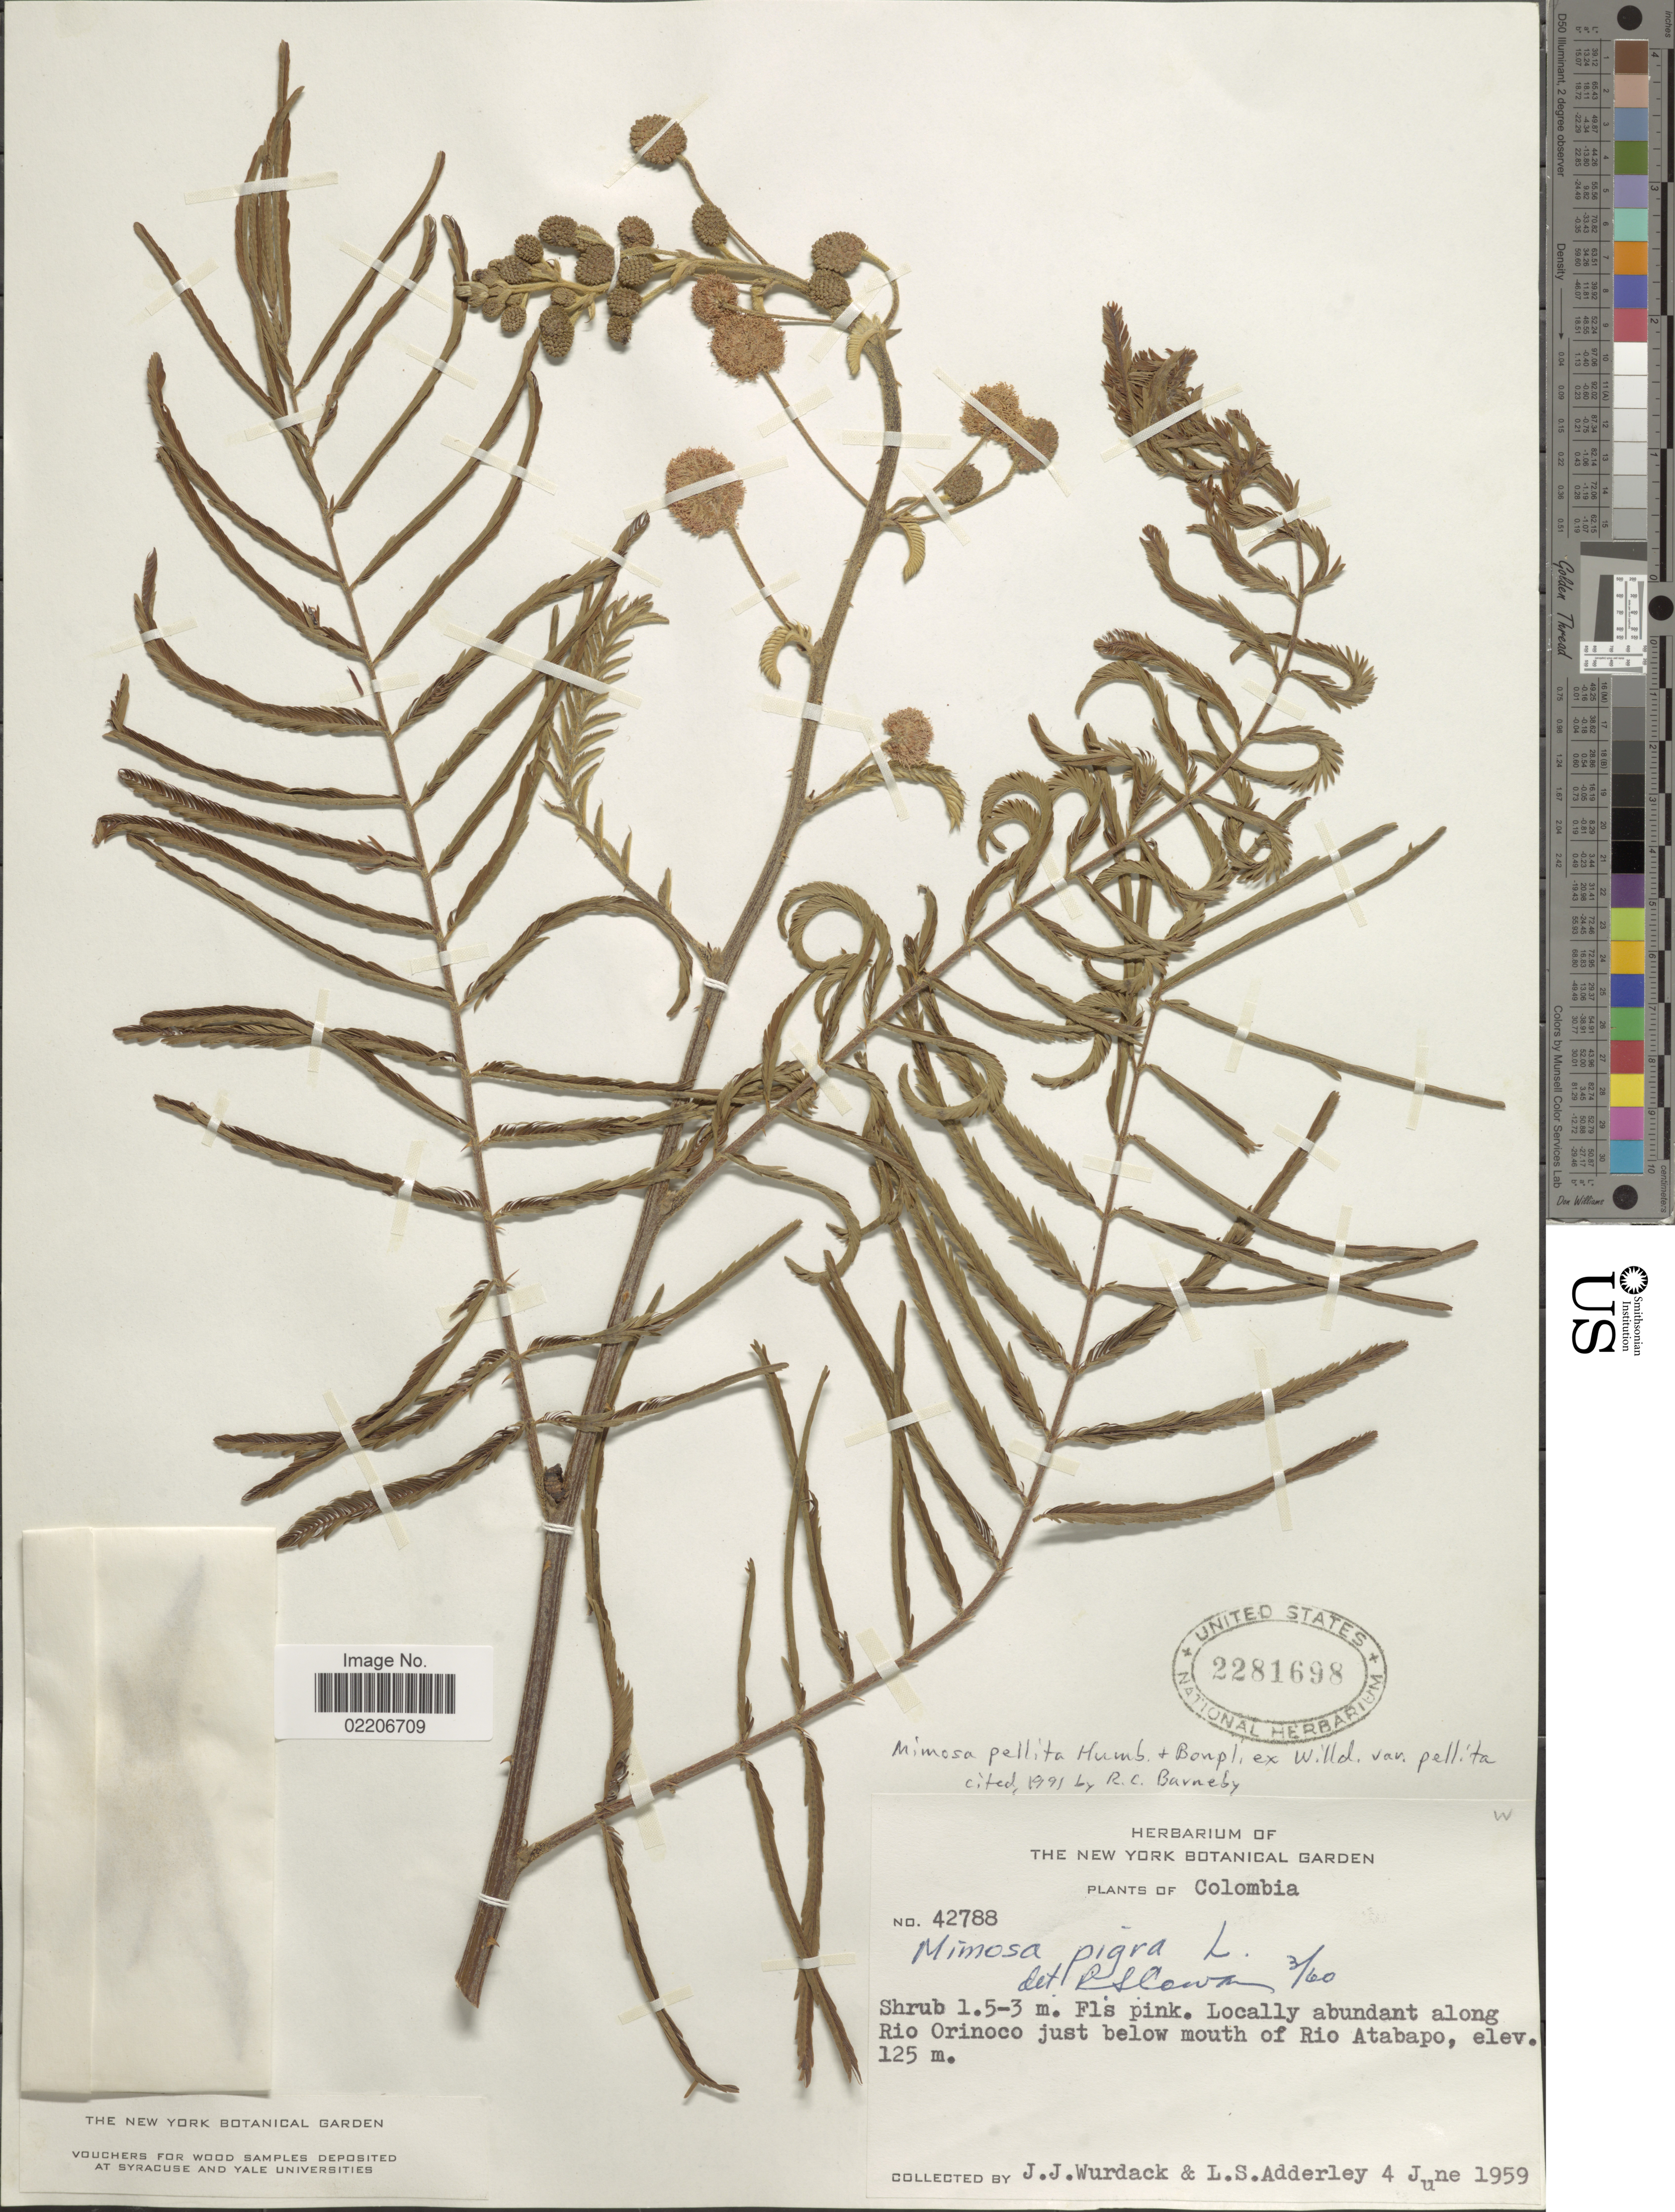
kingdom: Plantae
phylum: Tracheophyta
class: Magnoliopsida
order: Fabales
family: Fabaceae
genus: Mimosa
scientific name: Mimosa pellita var. pellita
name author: Humb. & Bonpl. ex Willd.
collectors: J. J. Wurdack & L. S. Adderley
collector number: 42788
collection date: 1959-06-04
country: Colombia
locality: Along Rio Orinoco just below mouth of Rio Atabapo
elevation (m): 125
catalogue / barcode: US 2281698